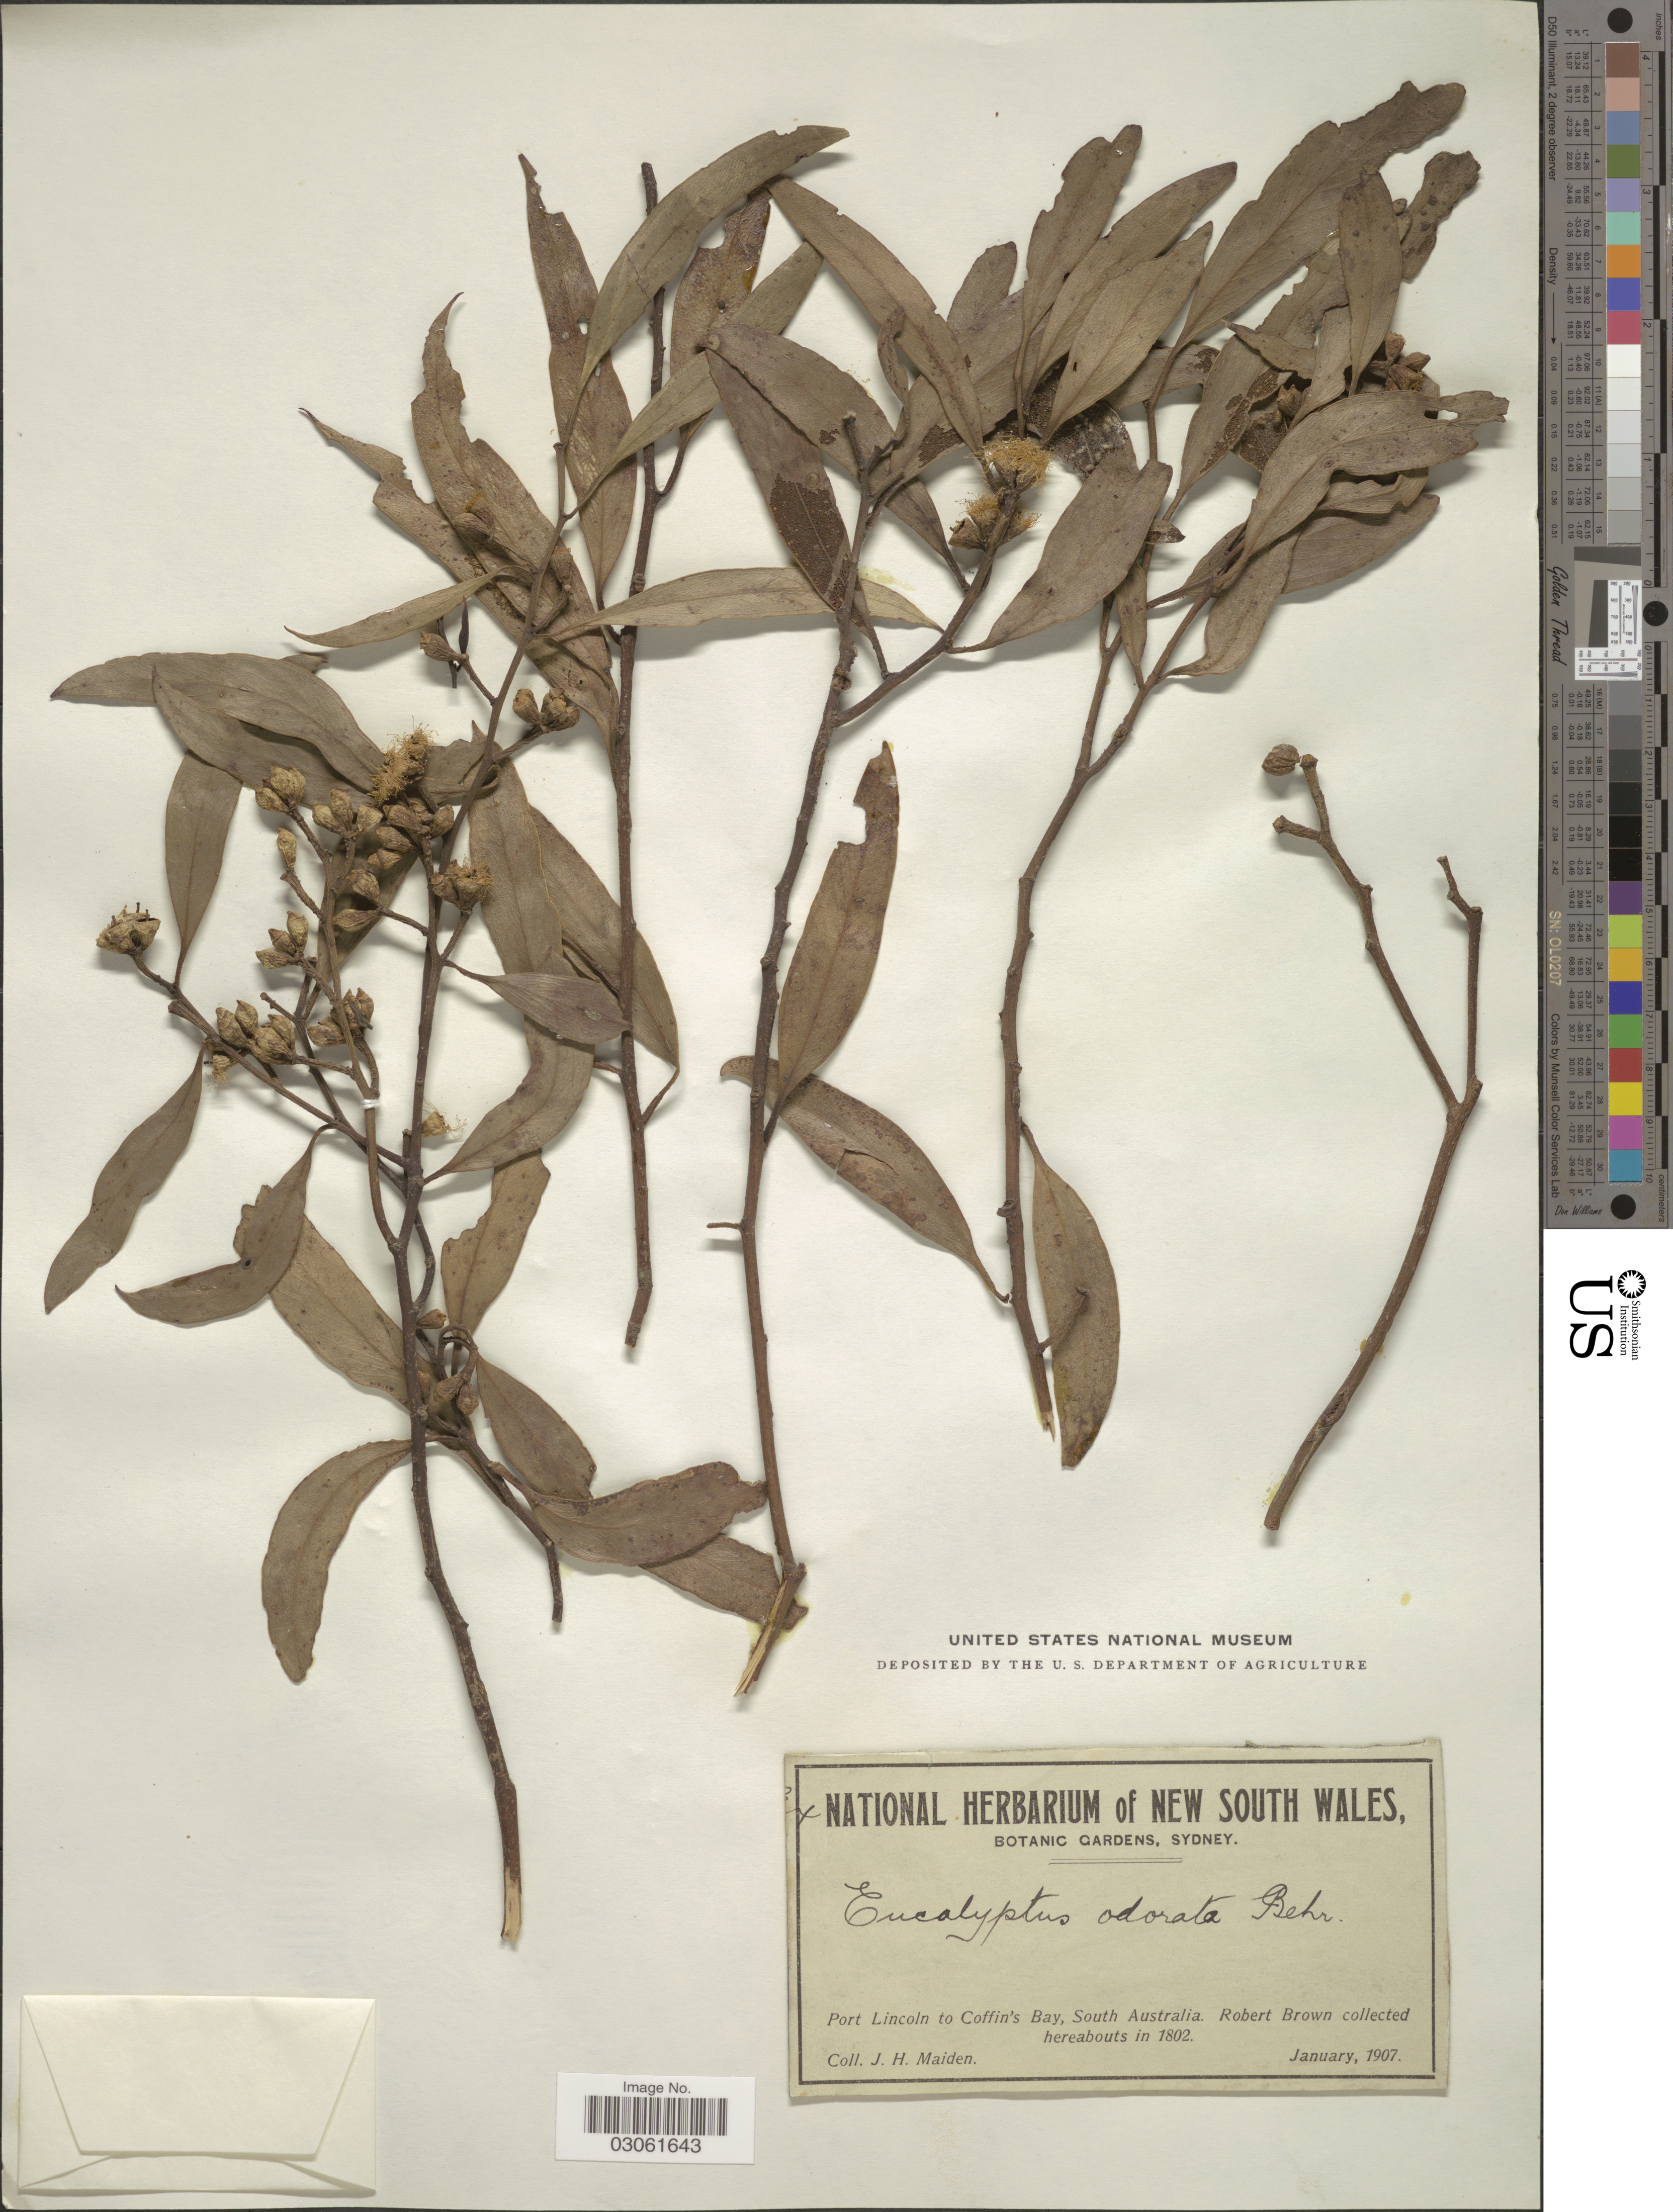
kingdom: Plantae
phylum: Tracheophyta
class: Magnoliopsida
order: Myrtales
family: Myrtaceae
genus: Eucalyptus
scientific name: Eucalyptus odorata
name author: Behr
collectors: J. Maiden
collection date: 1907-01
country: Australia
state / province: South Australia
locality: Port Lincoln to Coffin's Bay.